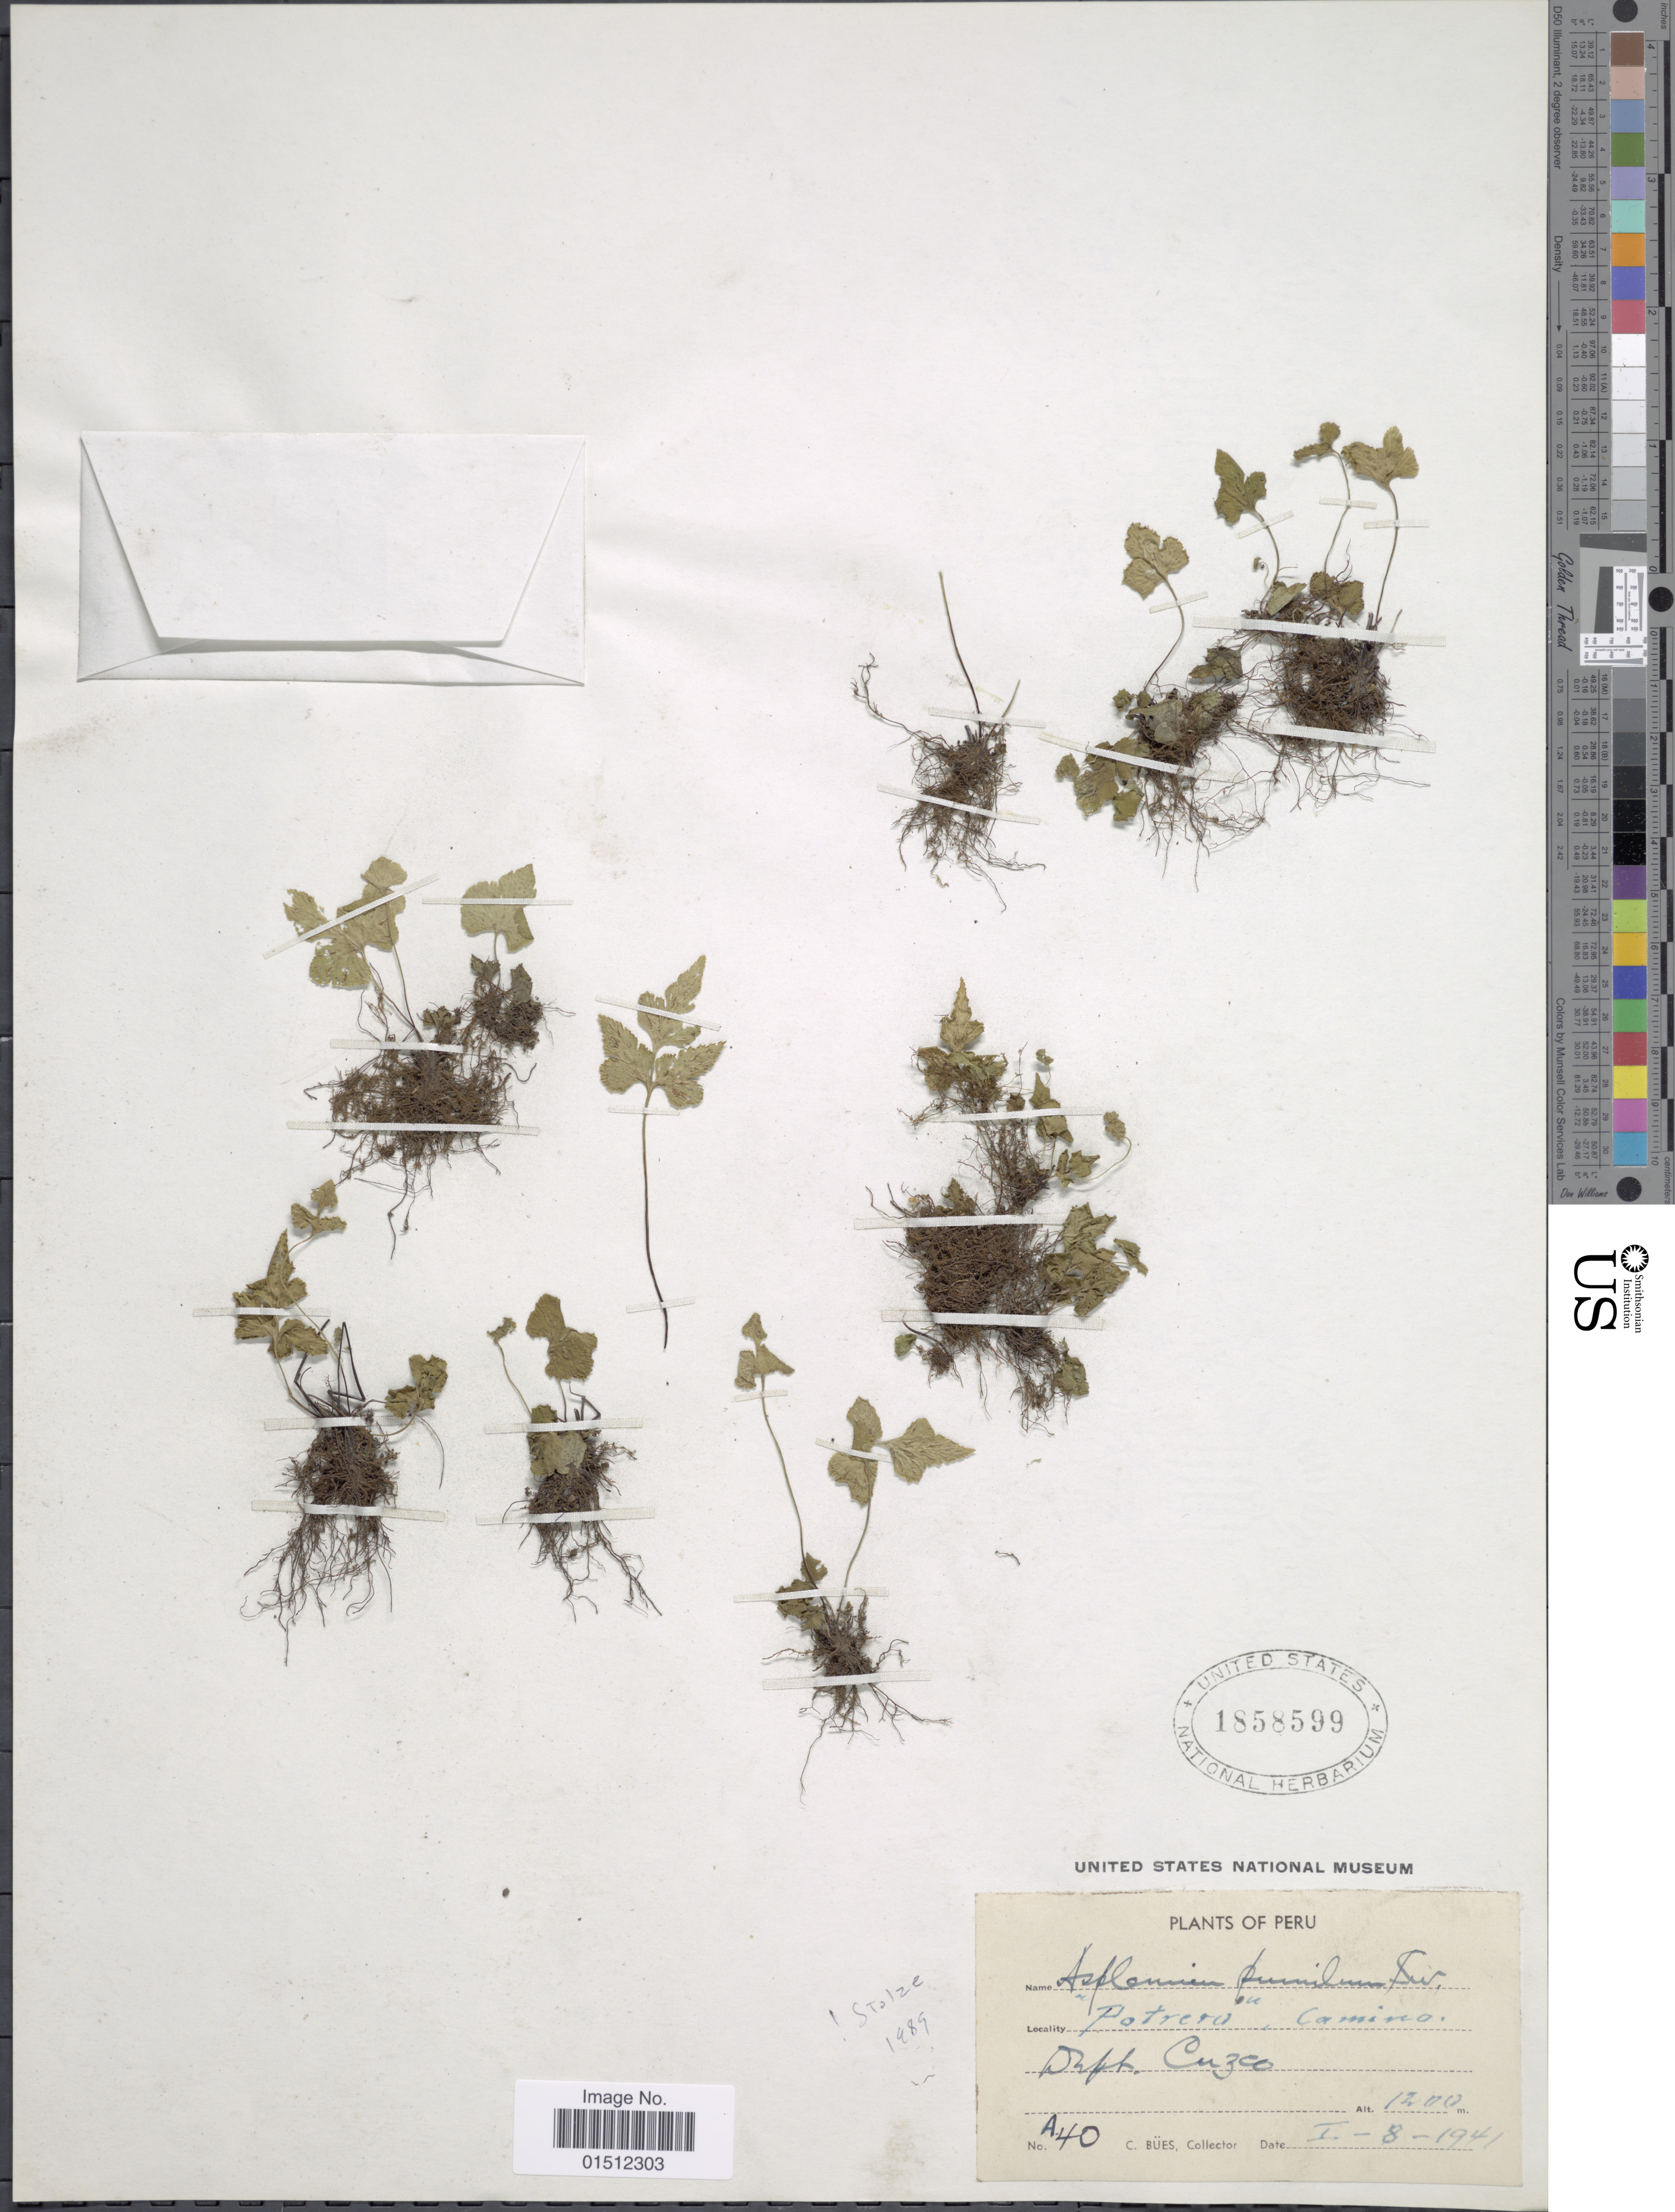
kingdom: Plantae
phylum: Tracheophyta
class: Polypodiopsida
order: Polypodiales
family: Aspleniaceae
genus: Asplenium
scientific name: Asplenium pumilum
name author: Sw.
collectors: C. Bues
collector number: A40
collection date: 1941-08-01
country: Peru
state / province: Cusco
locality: "Potrero", Camino.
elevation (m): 1200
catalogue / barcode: US 1858599